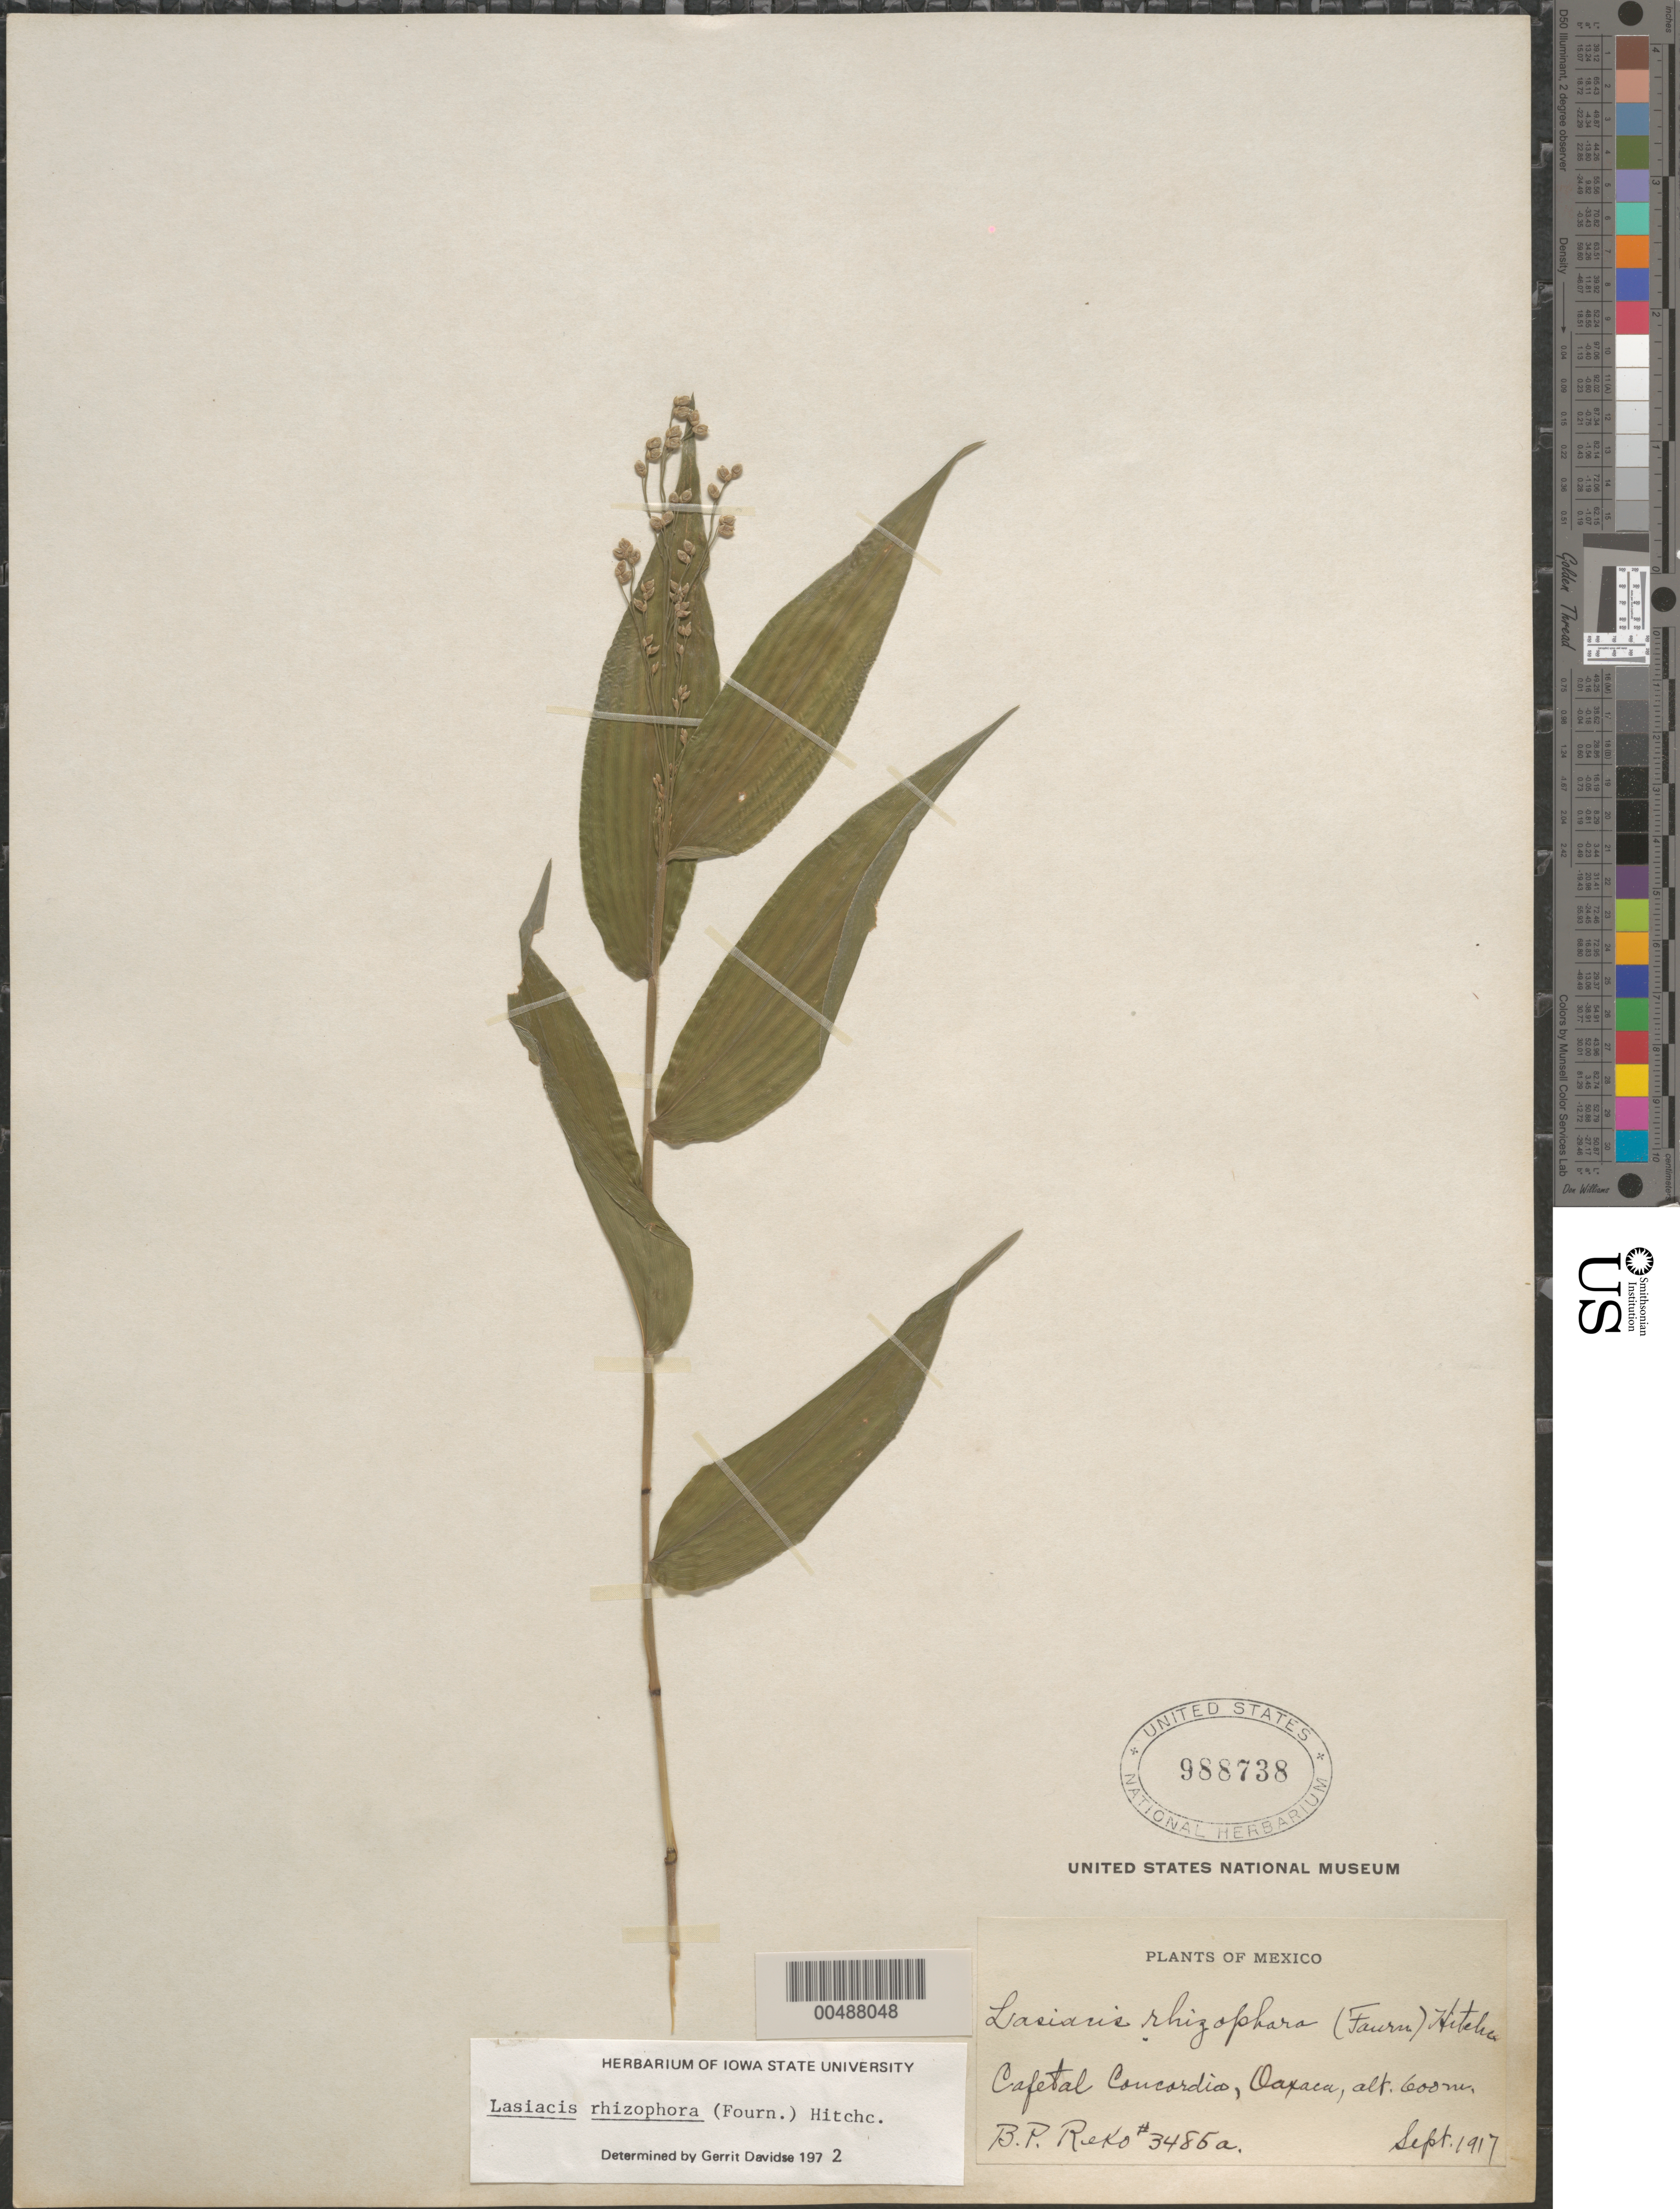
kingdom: Plantae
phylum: Tracheophyta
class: Liliopsida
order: Poales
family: Poaceae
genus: Lasiacis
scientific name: Lasiacis rhizophora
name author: (E. Fourn.) Hitchc.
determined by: Davidse, Gerrit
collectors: B. P. Reko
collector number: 3485a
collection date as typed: Sep 1917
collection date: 1917-09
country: Mexico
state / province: Oaxaca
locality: Cafetal Concordia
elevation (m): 600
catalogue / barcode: US 988738